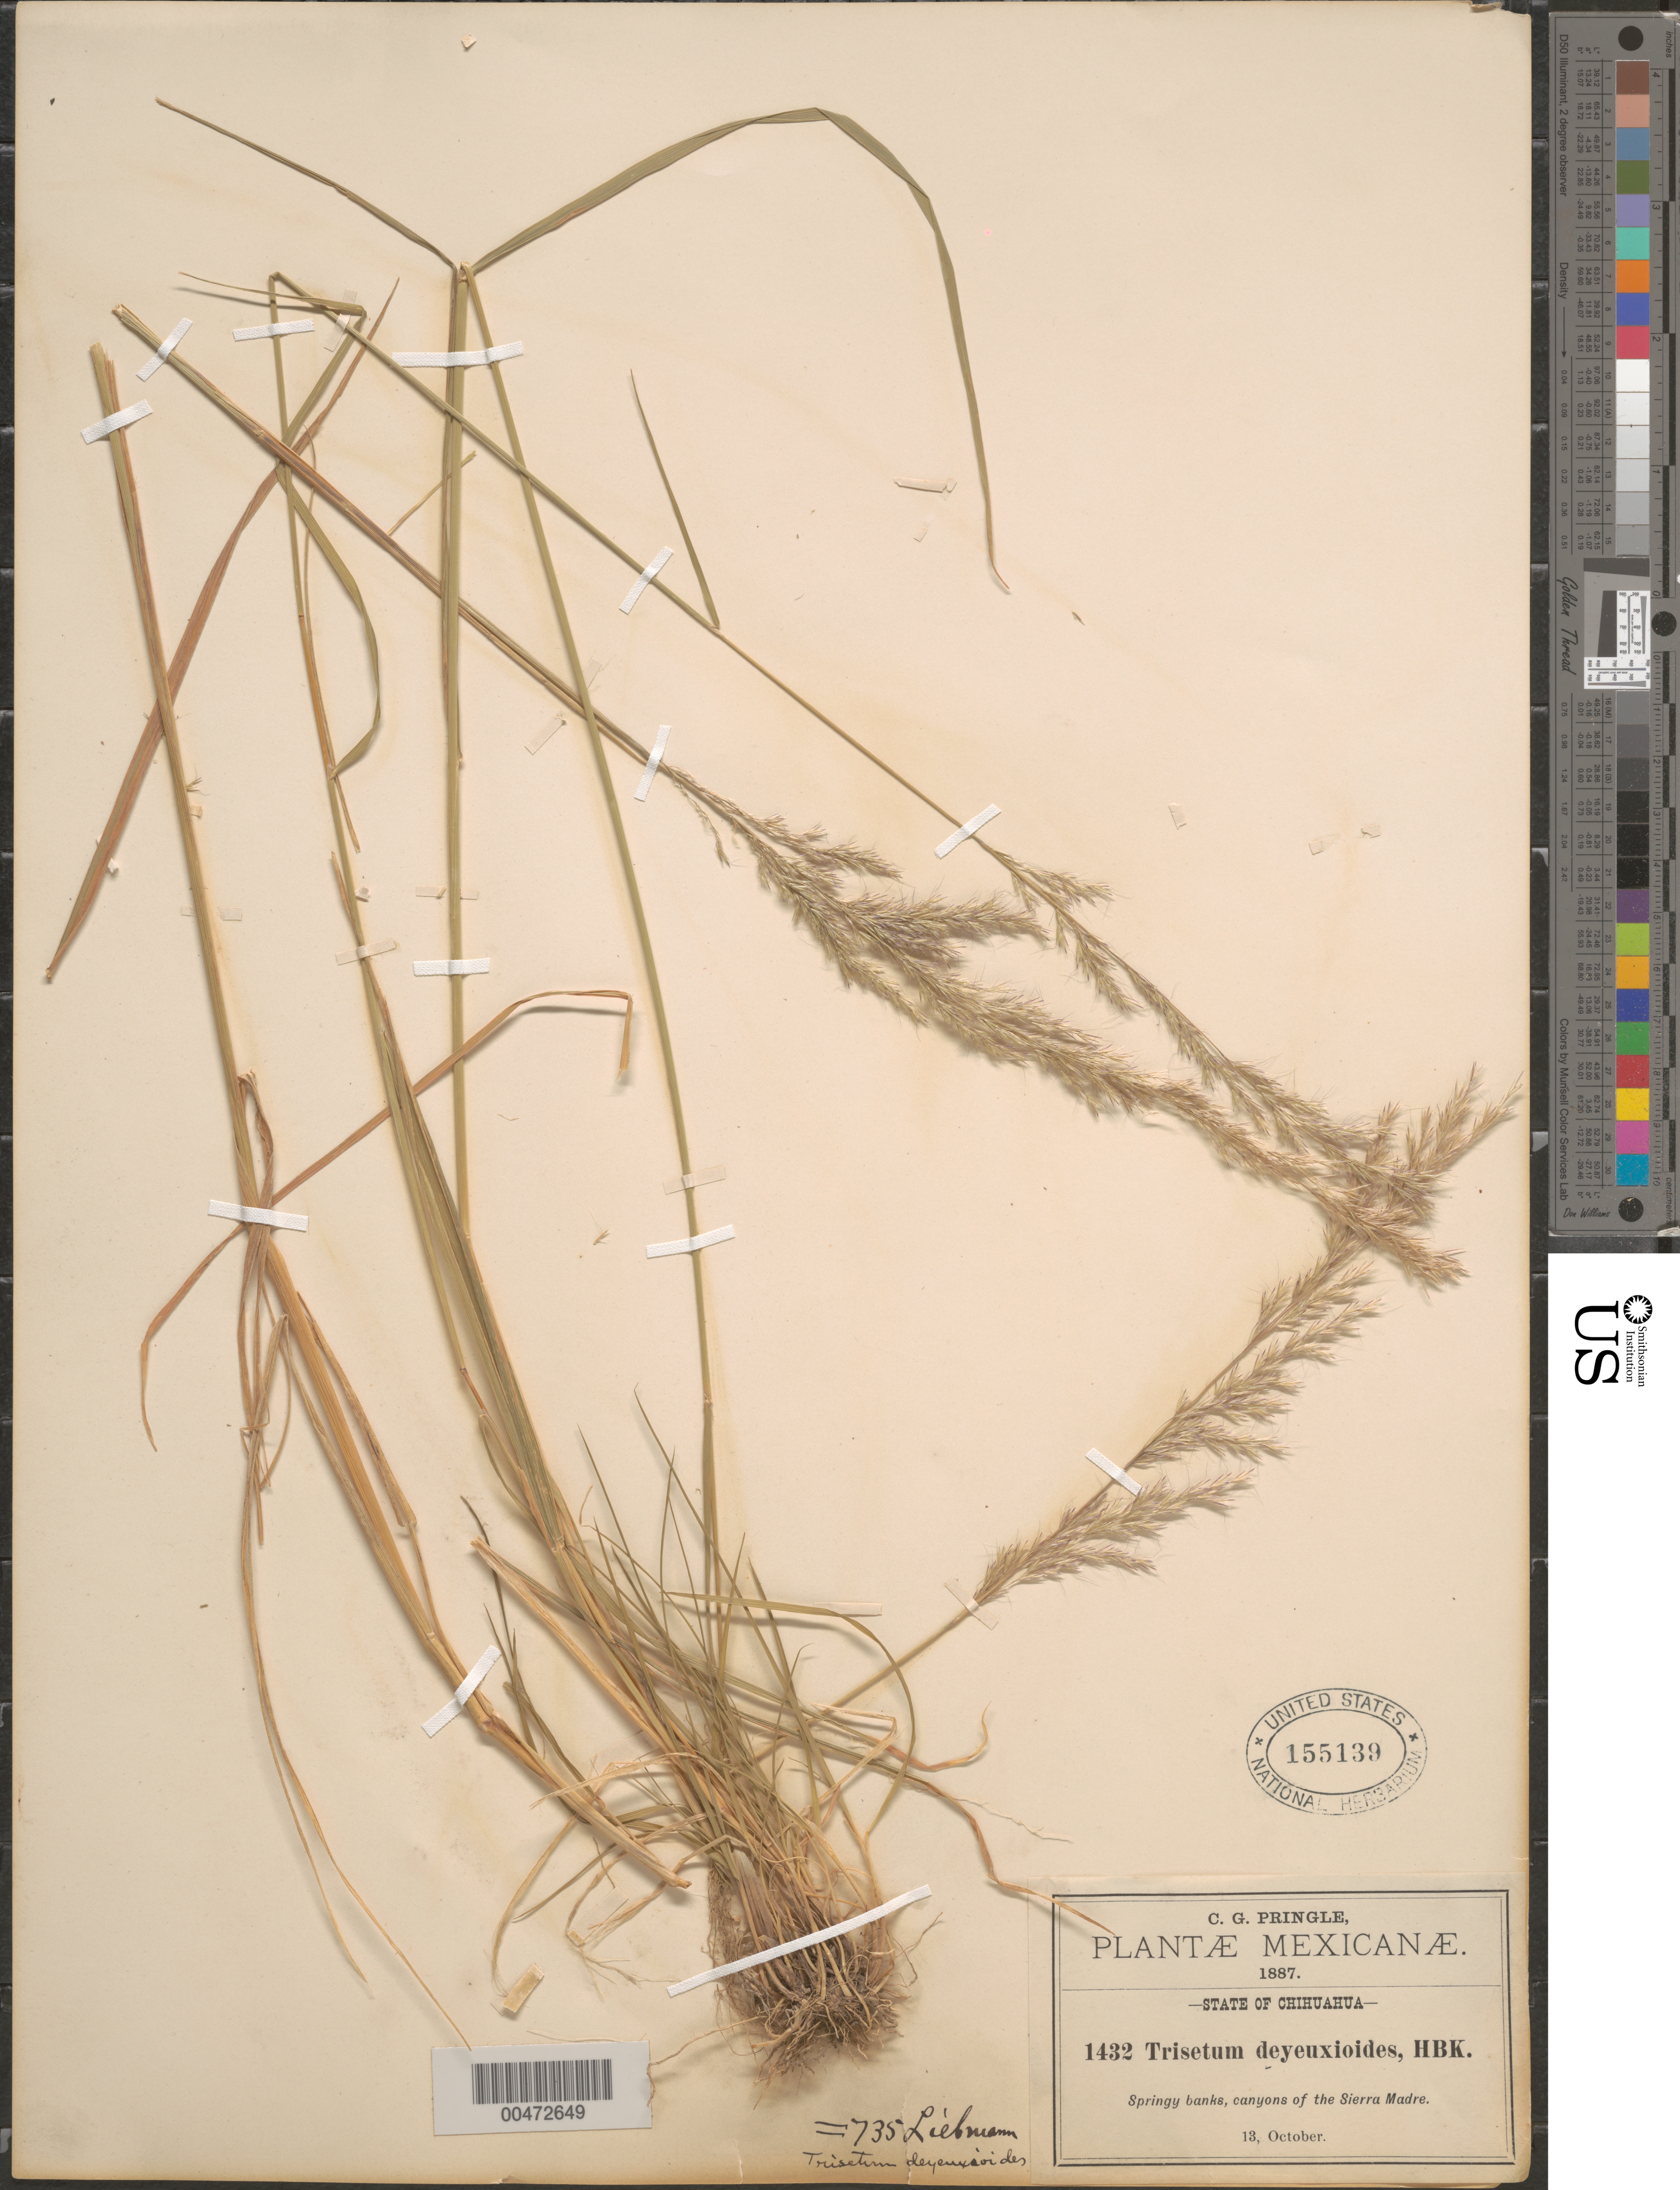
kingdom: Plantae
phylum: Tracheophyta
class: Liliopsida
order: Poales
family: Poaceae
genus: Trisetum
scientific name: Trisetum deyeuxioides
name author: (Kunth) Kunth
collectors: C. G. Pringle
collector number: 1432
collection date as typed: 13 Oct 1887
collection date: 1887-10-13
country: Mexico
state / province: Chihuahua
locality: Canyons of the Sierra Madre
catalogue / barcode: US 155139